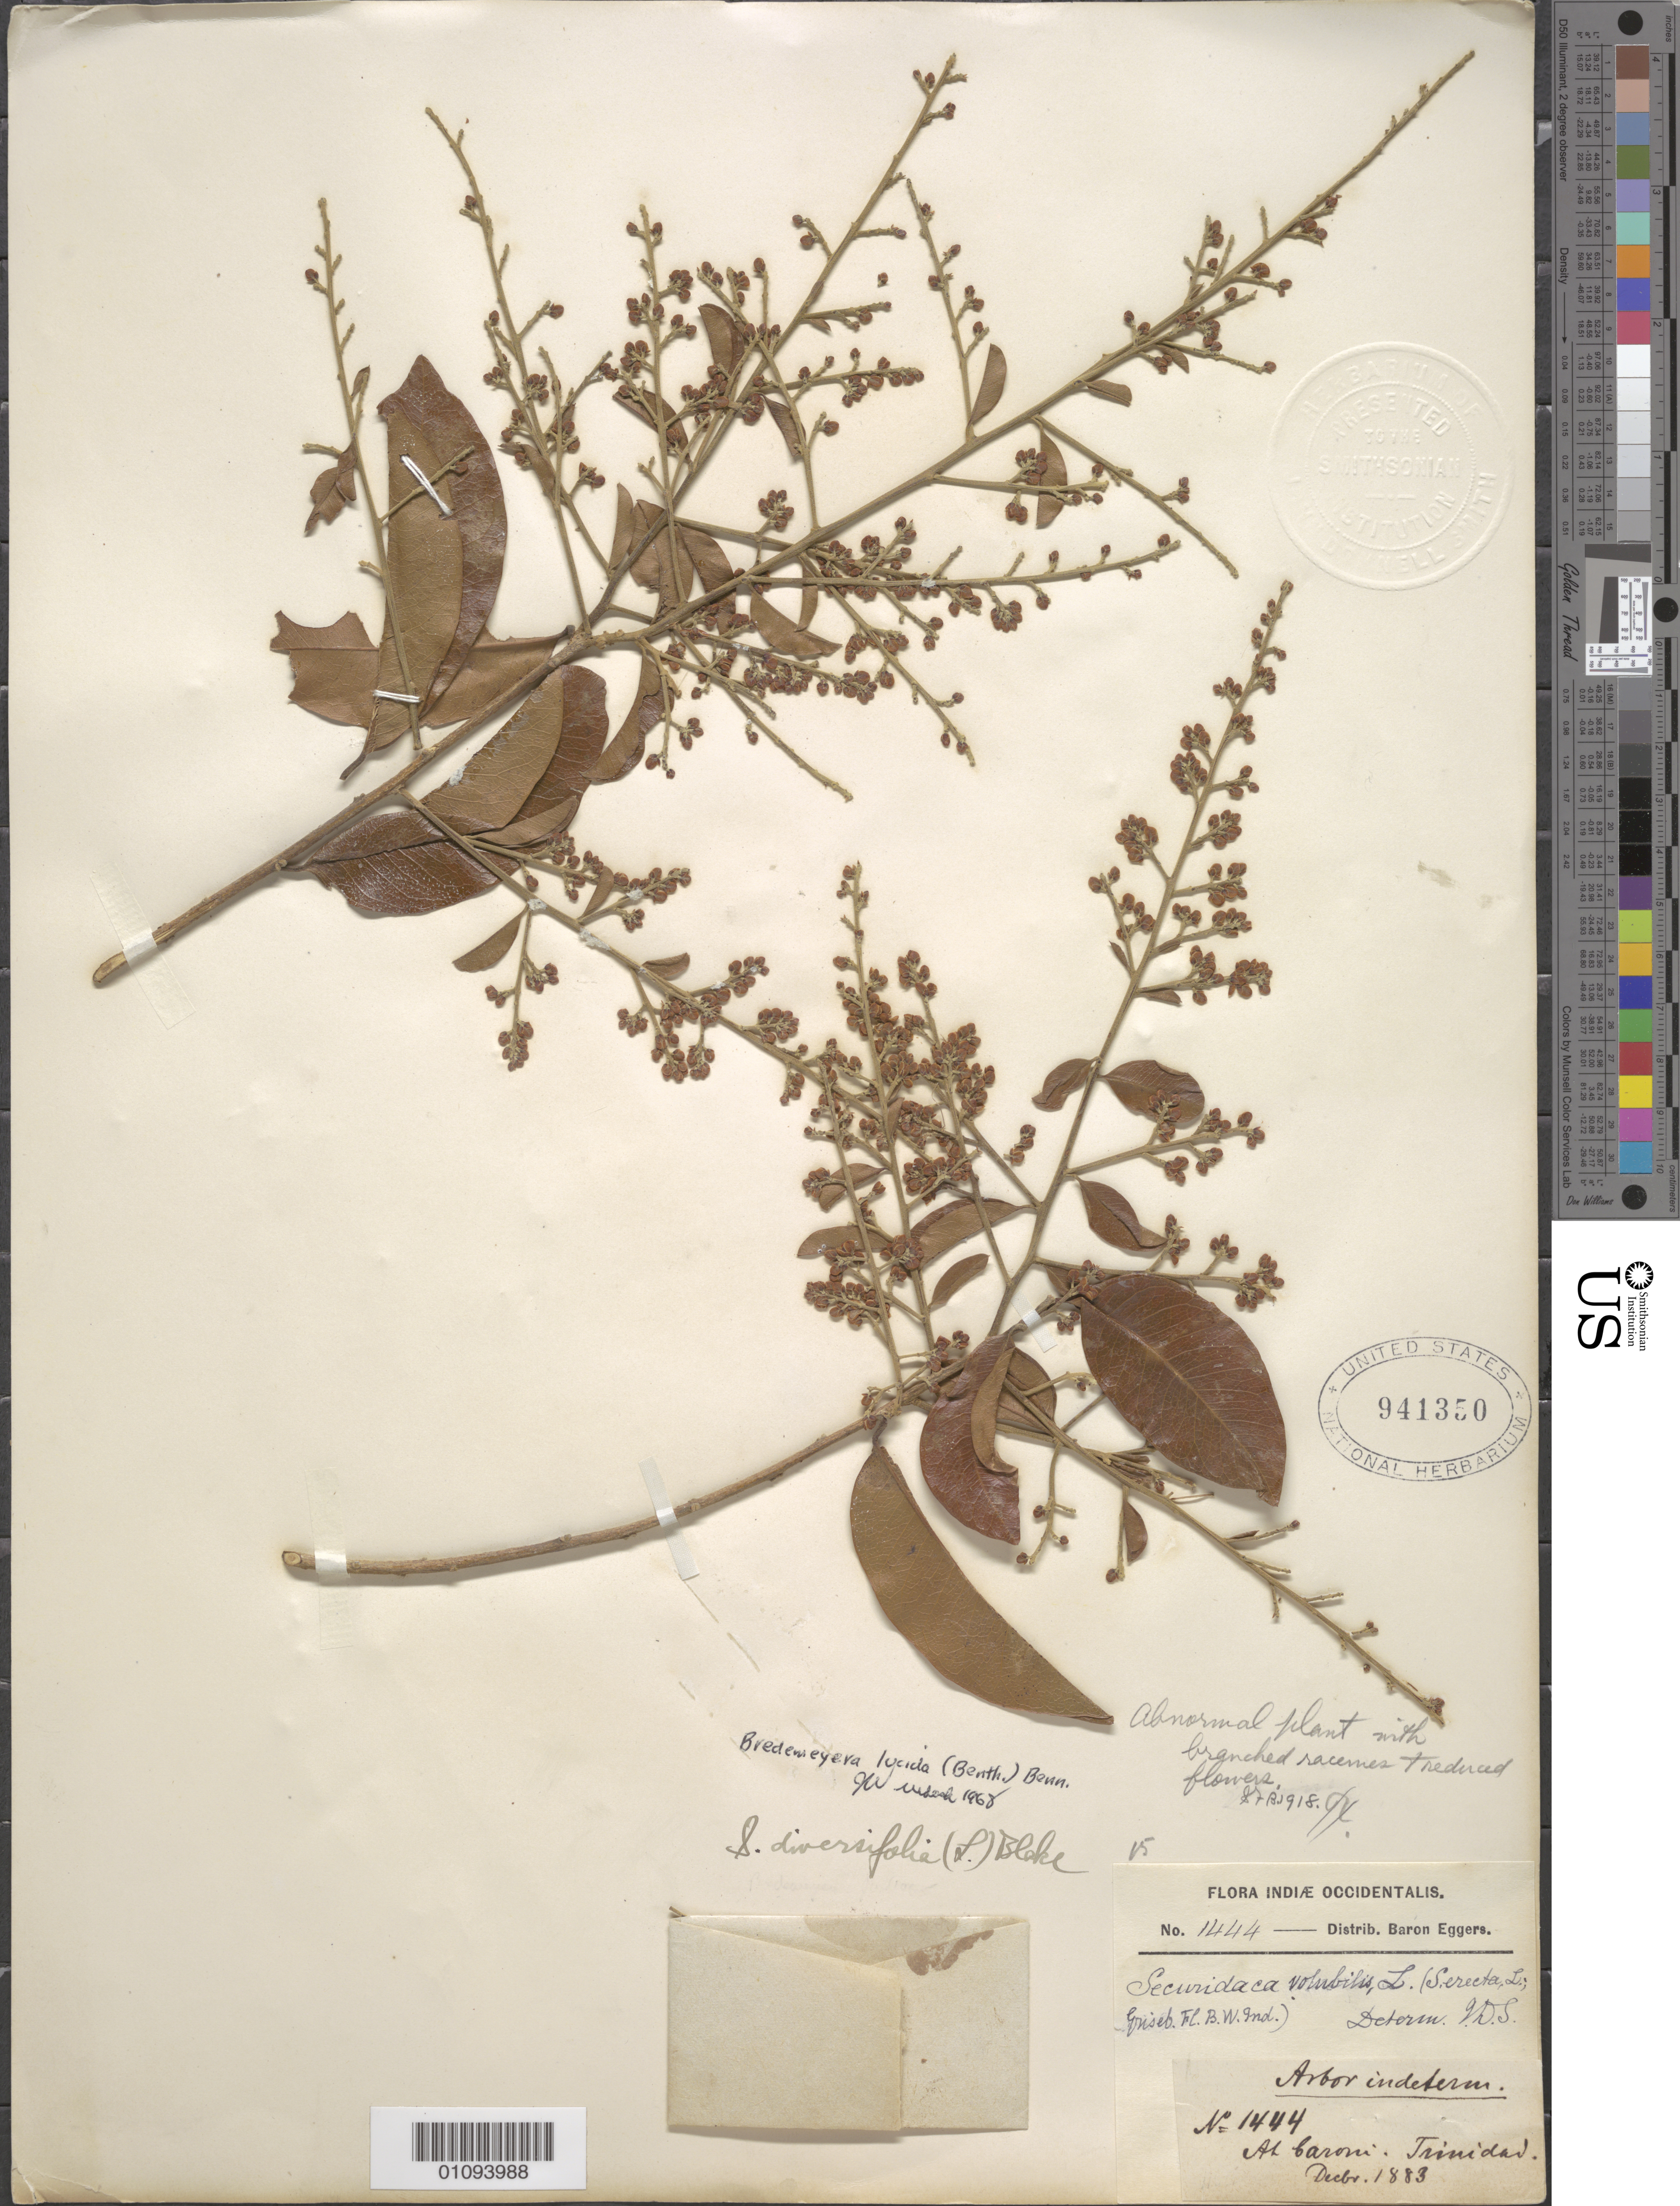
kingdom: Plantae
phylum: Tracheophyta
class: Magnoliopsida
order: Fabales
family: Polygalaceae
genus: Bredemeyera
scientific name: Bredemeyera lucida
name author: (Benth.) Klotzsch ex Hassk.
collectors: H. F. A. von Eggers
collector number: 1444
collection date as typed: Dec 1883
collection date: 1883-12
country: Trinidad and Tobago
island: Trinidad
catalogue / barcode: US 941350